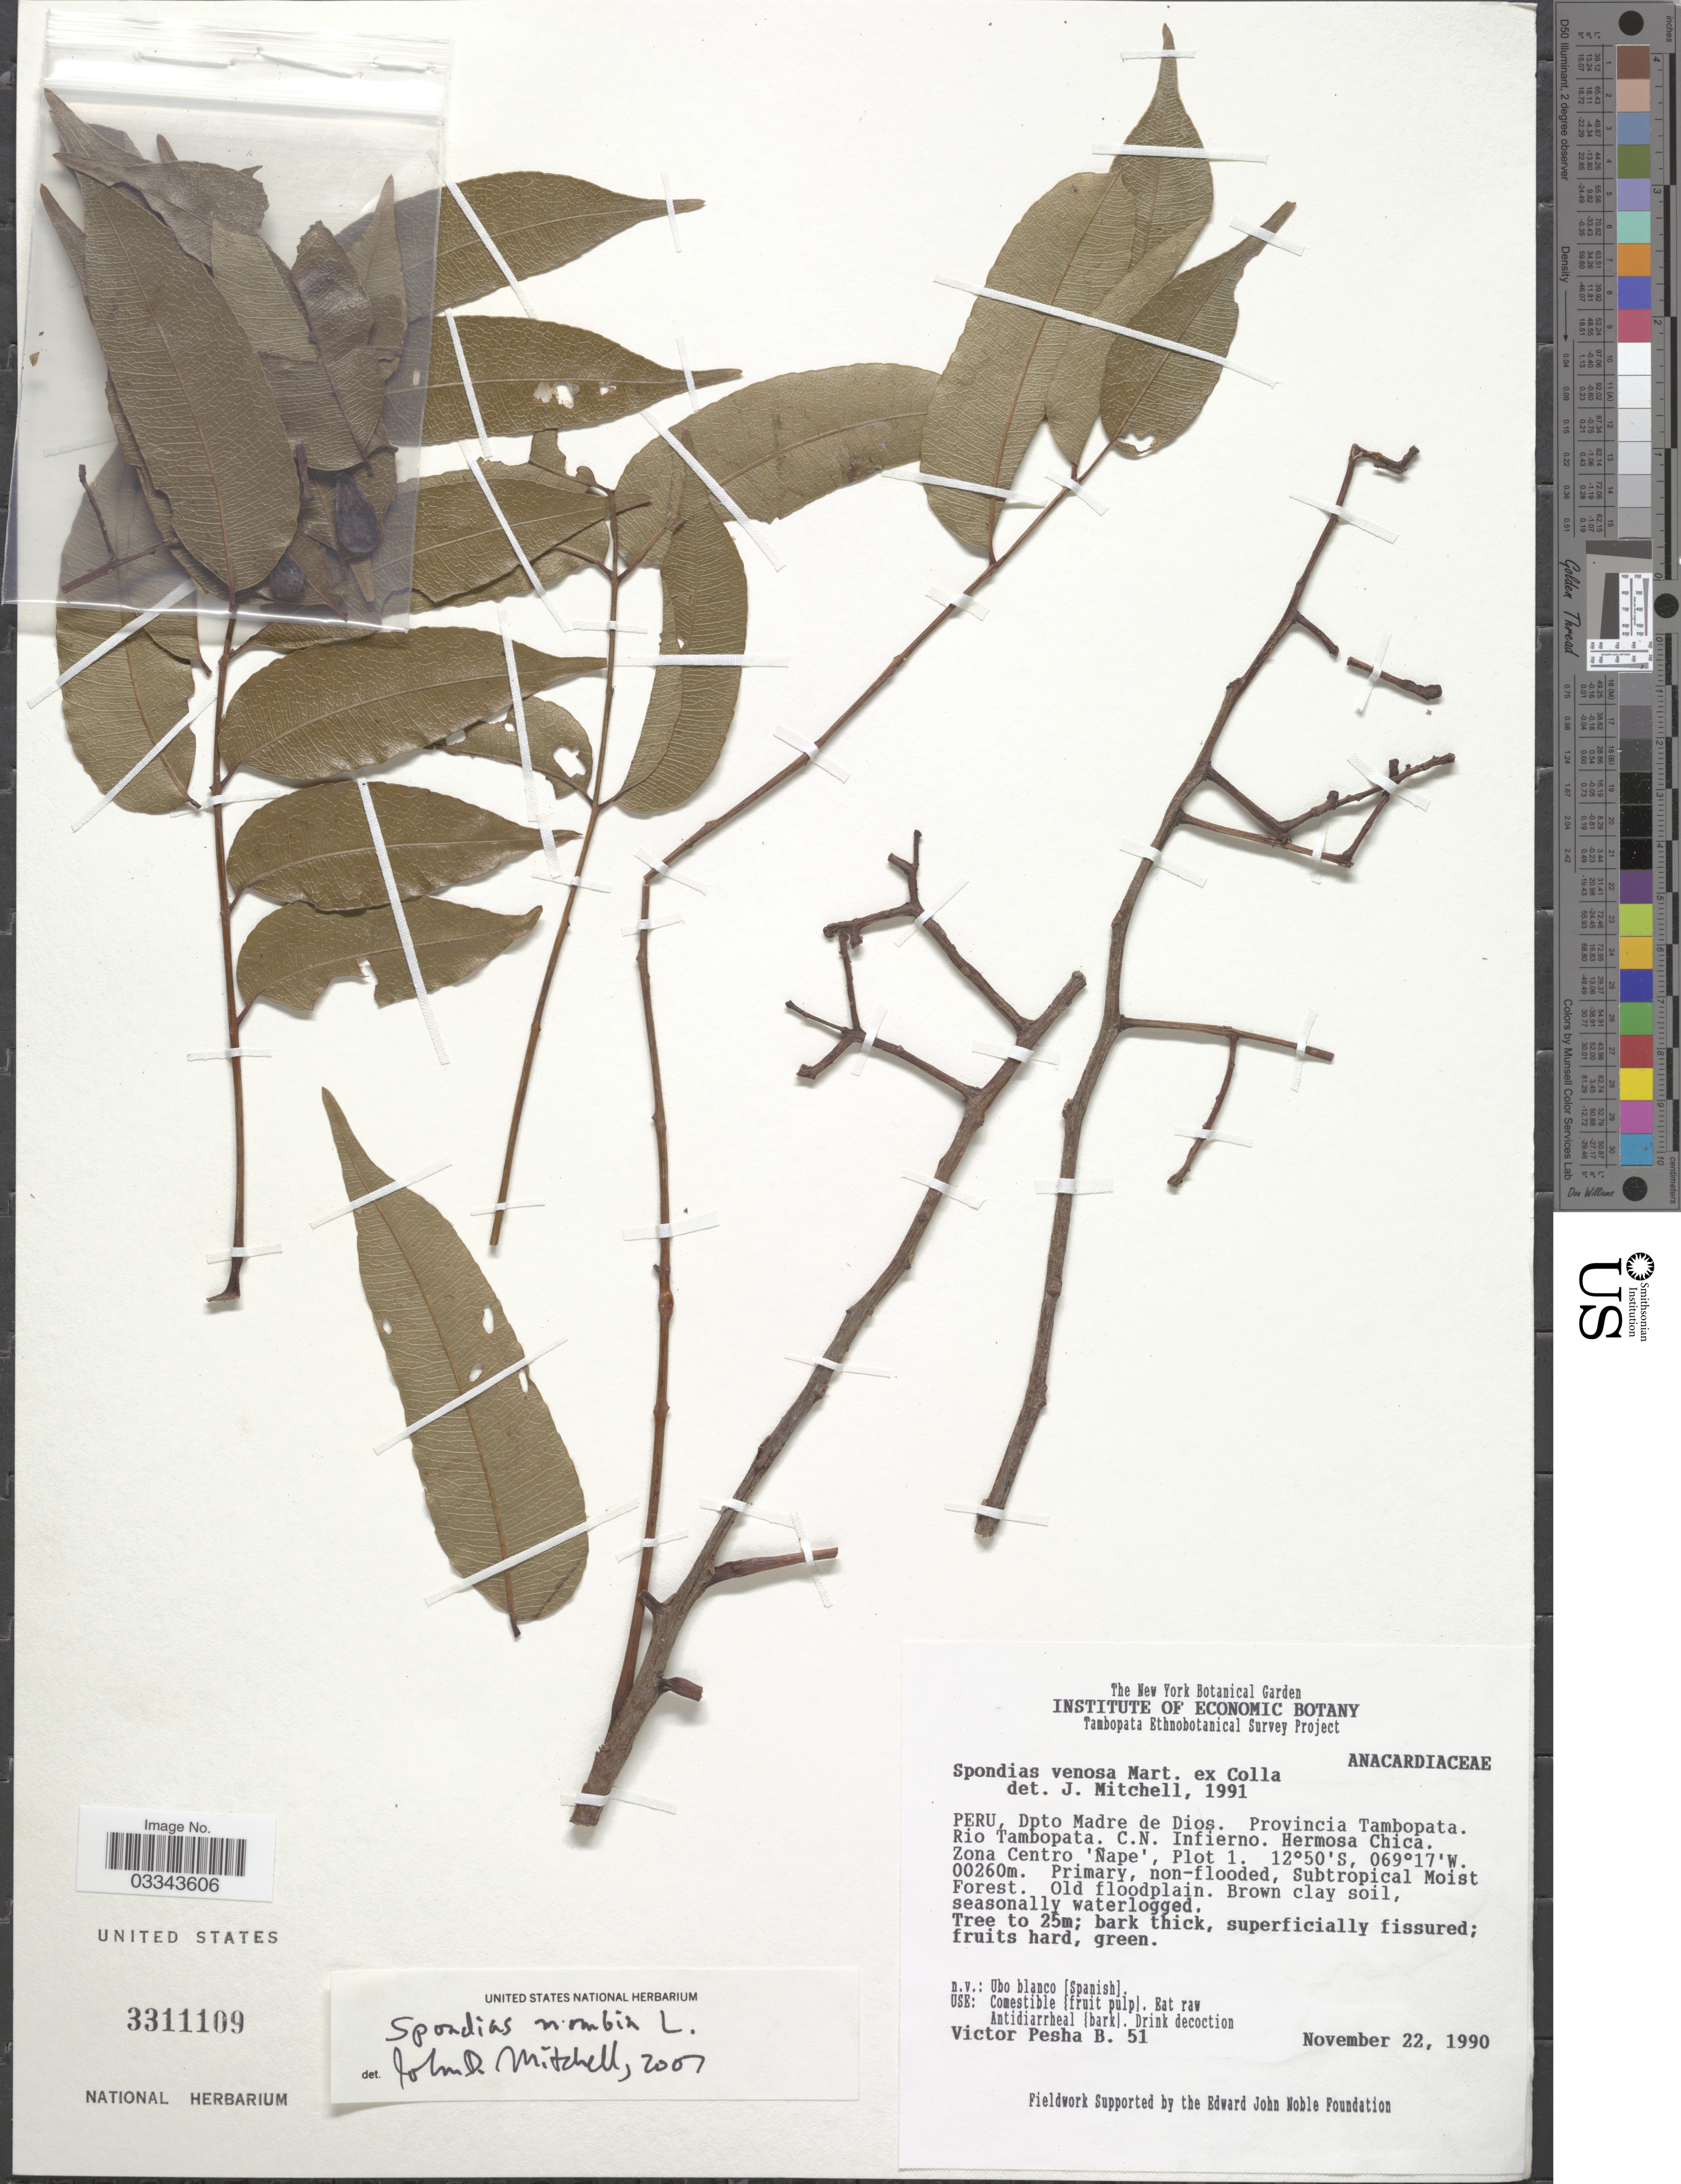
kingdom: Plantae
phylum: Tracheophyta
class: Magnoliopsida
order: Sapindales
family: Anacardiaceae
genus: Spondias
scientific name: Spondias mombin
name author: L.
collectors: V. Pesha B.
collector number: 51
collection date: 1990-11-22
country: Peru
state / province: Madre de Dios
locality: Dpto Madre de Dios. Provincia Tambopata. Rio Tambopata. C.N. Infierno. Hermosa Chica. Zona Centro 'Nape', Plot 1.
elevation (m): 260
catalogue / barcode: US 3311109